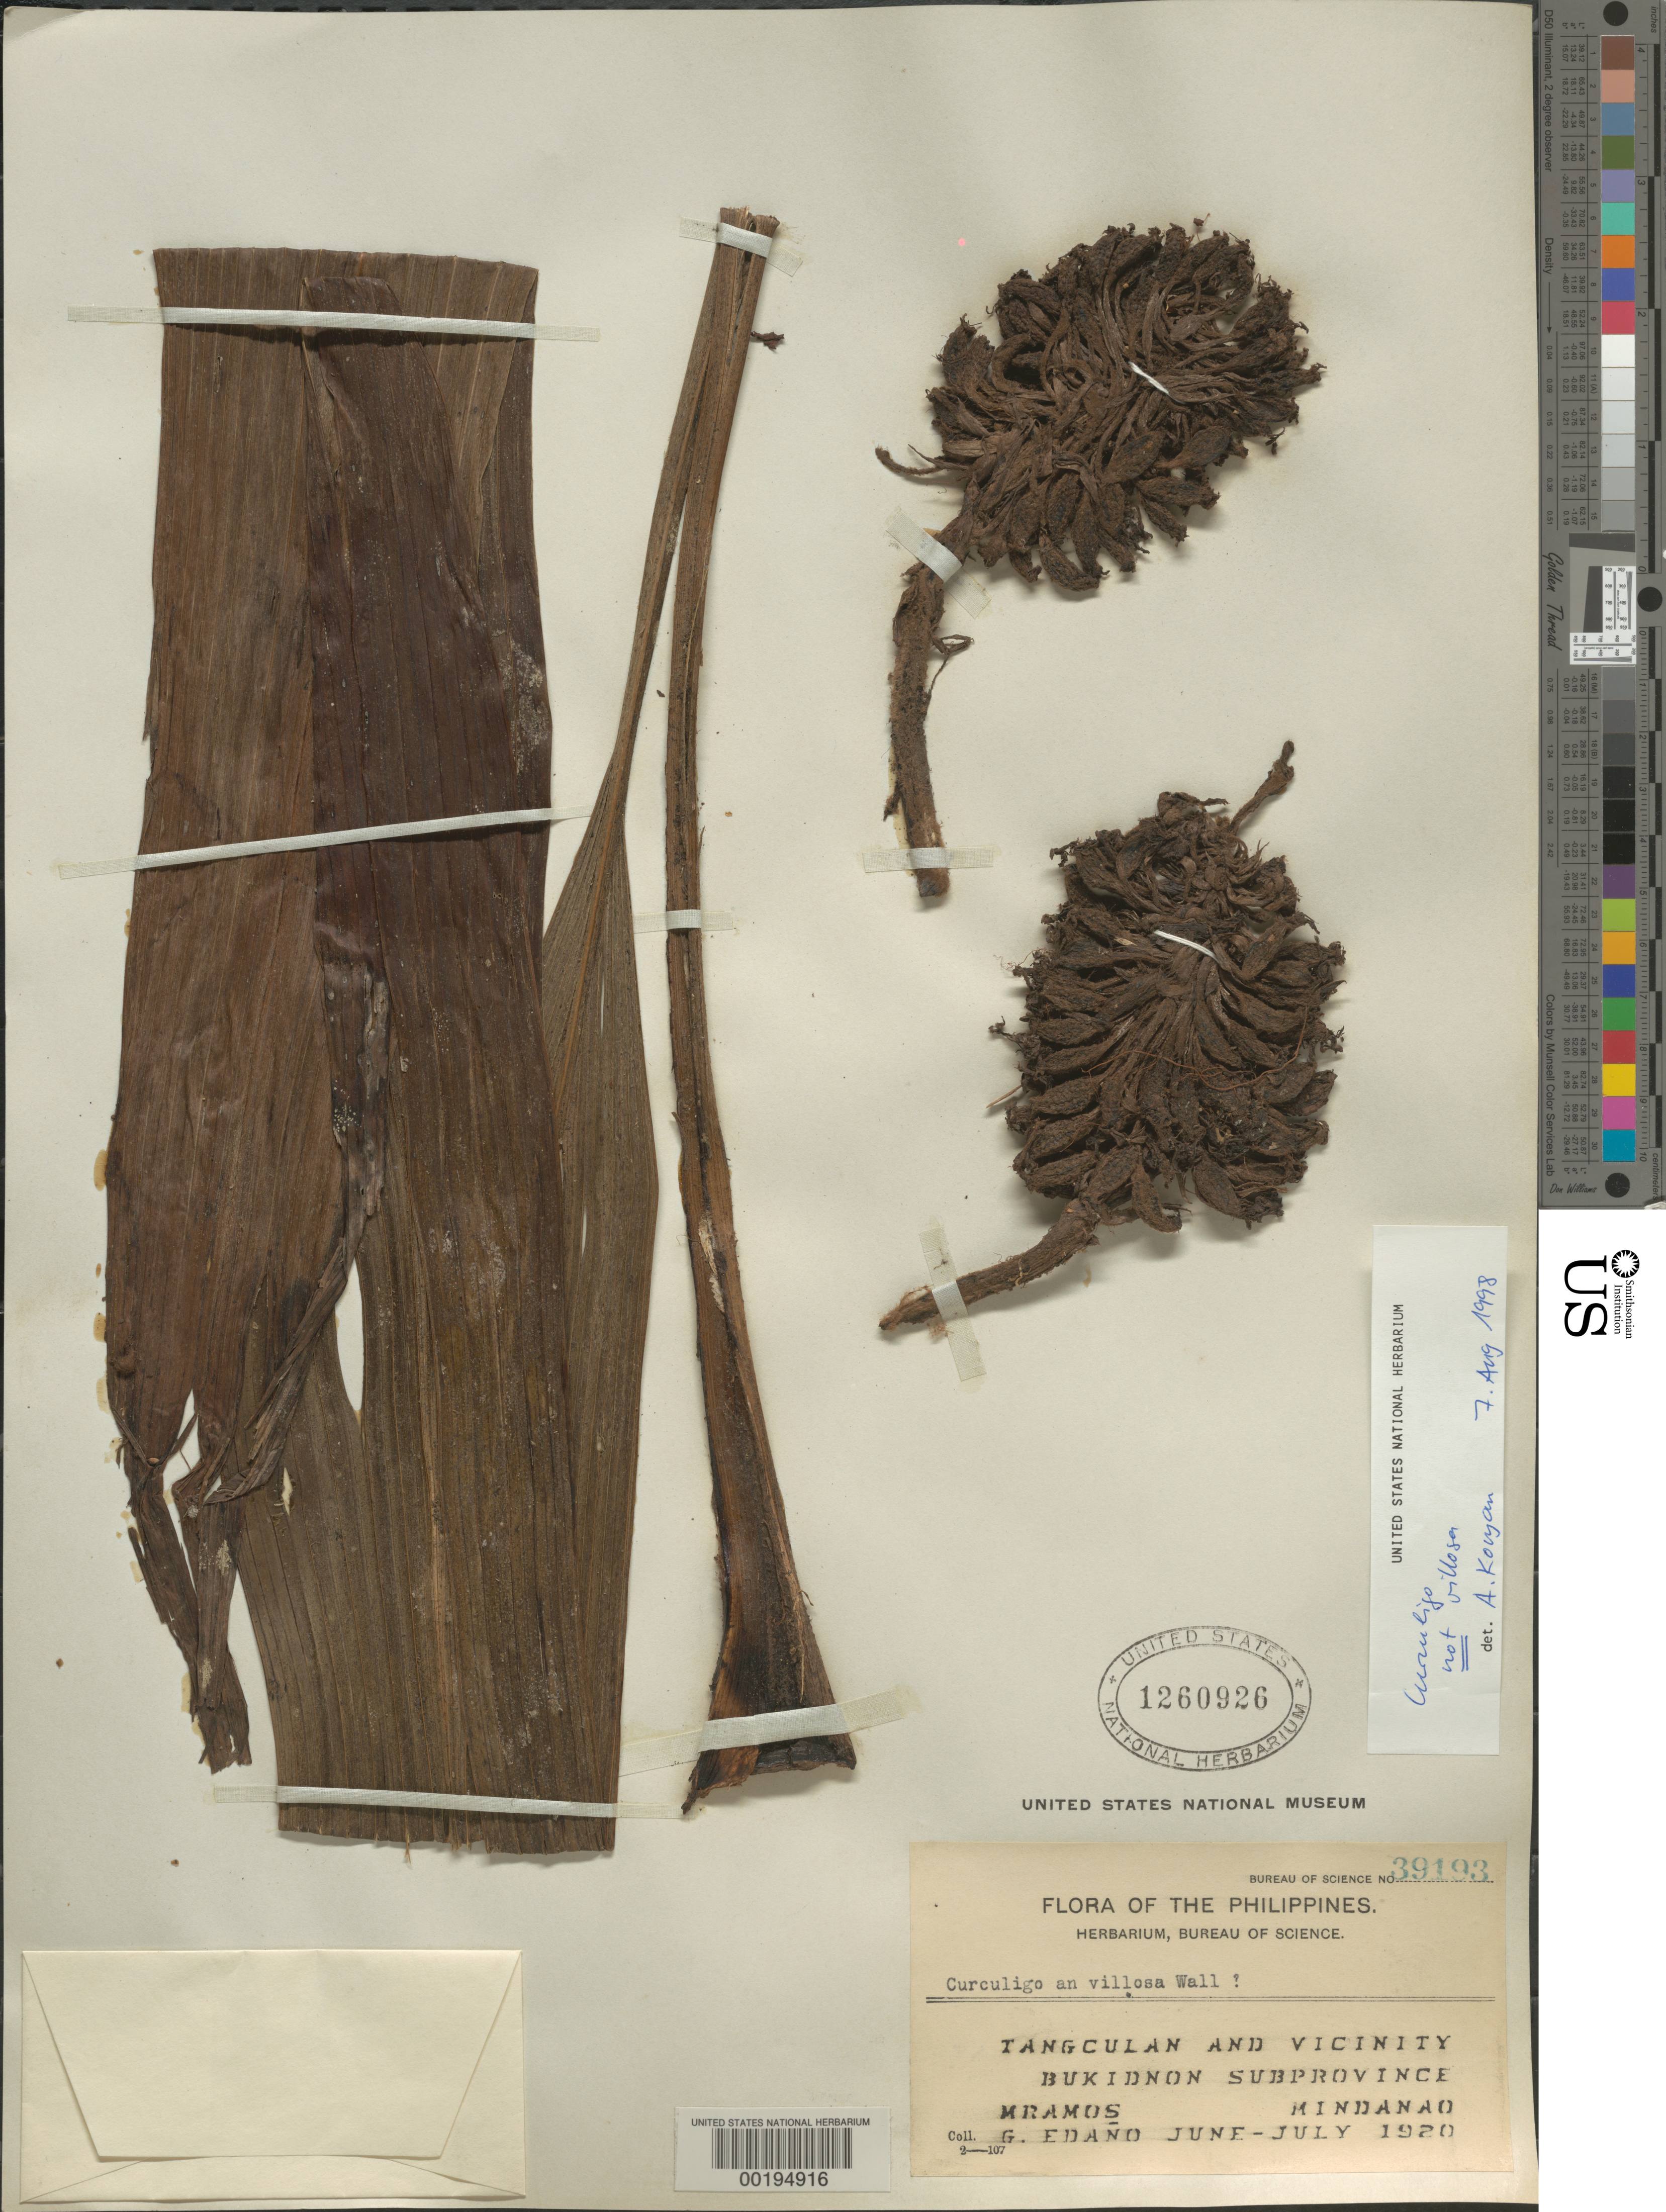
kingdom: Plantae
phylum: Tracheophyta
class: Liliopsida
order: Asparagales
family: Hypoxidaceae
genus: Curculigo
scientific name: Curculigo villosa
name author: Wall. ex Kurz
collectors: M. Ramos & G. E. Edaño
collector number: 39193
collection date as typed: Jun 1920 to -- Jul 1920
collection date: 1920-06/1920-07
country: Philippines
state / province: Northern Mindanao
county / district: Bukidnon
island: Mindanao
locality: Tangculan and vicinity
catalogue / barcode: US 1260926